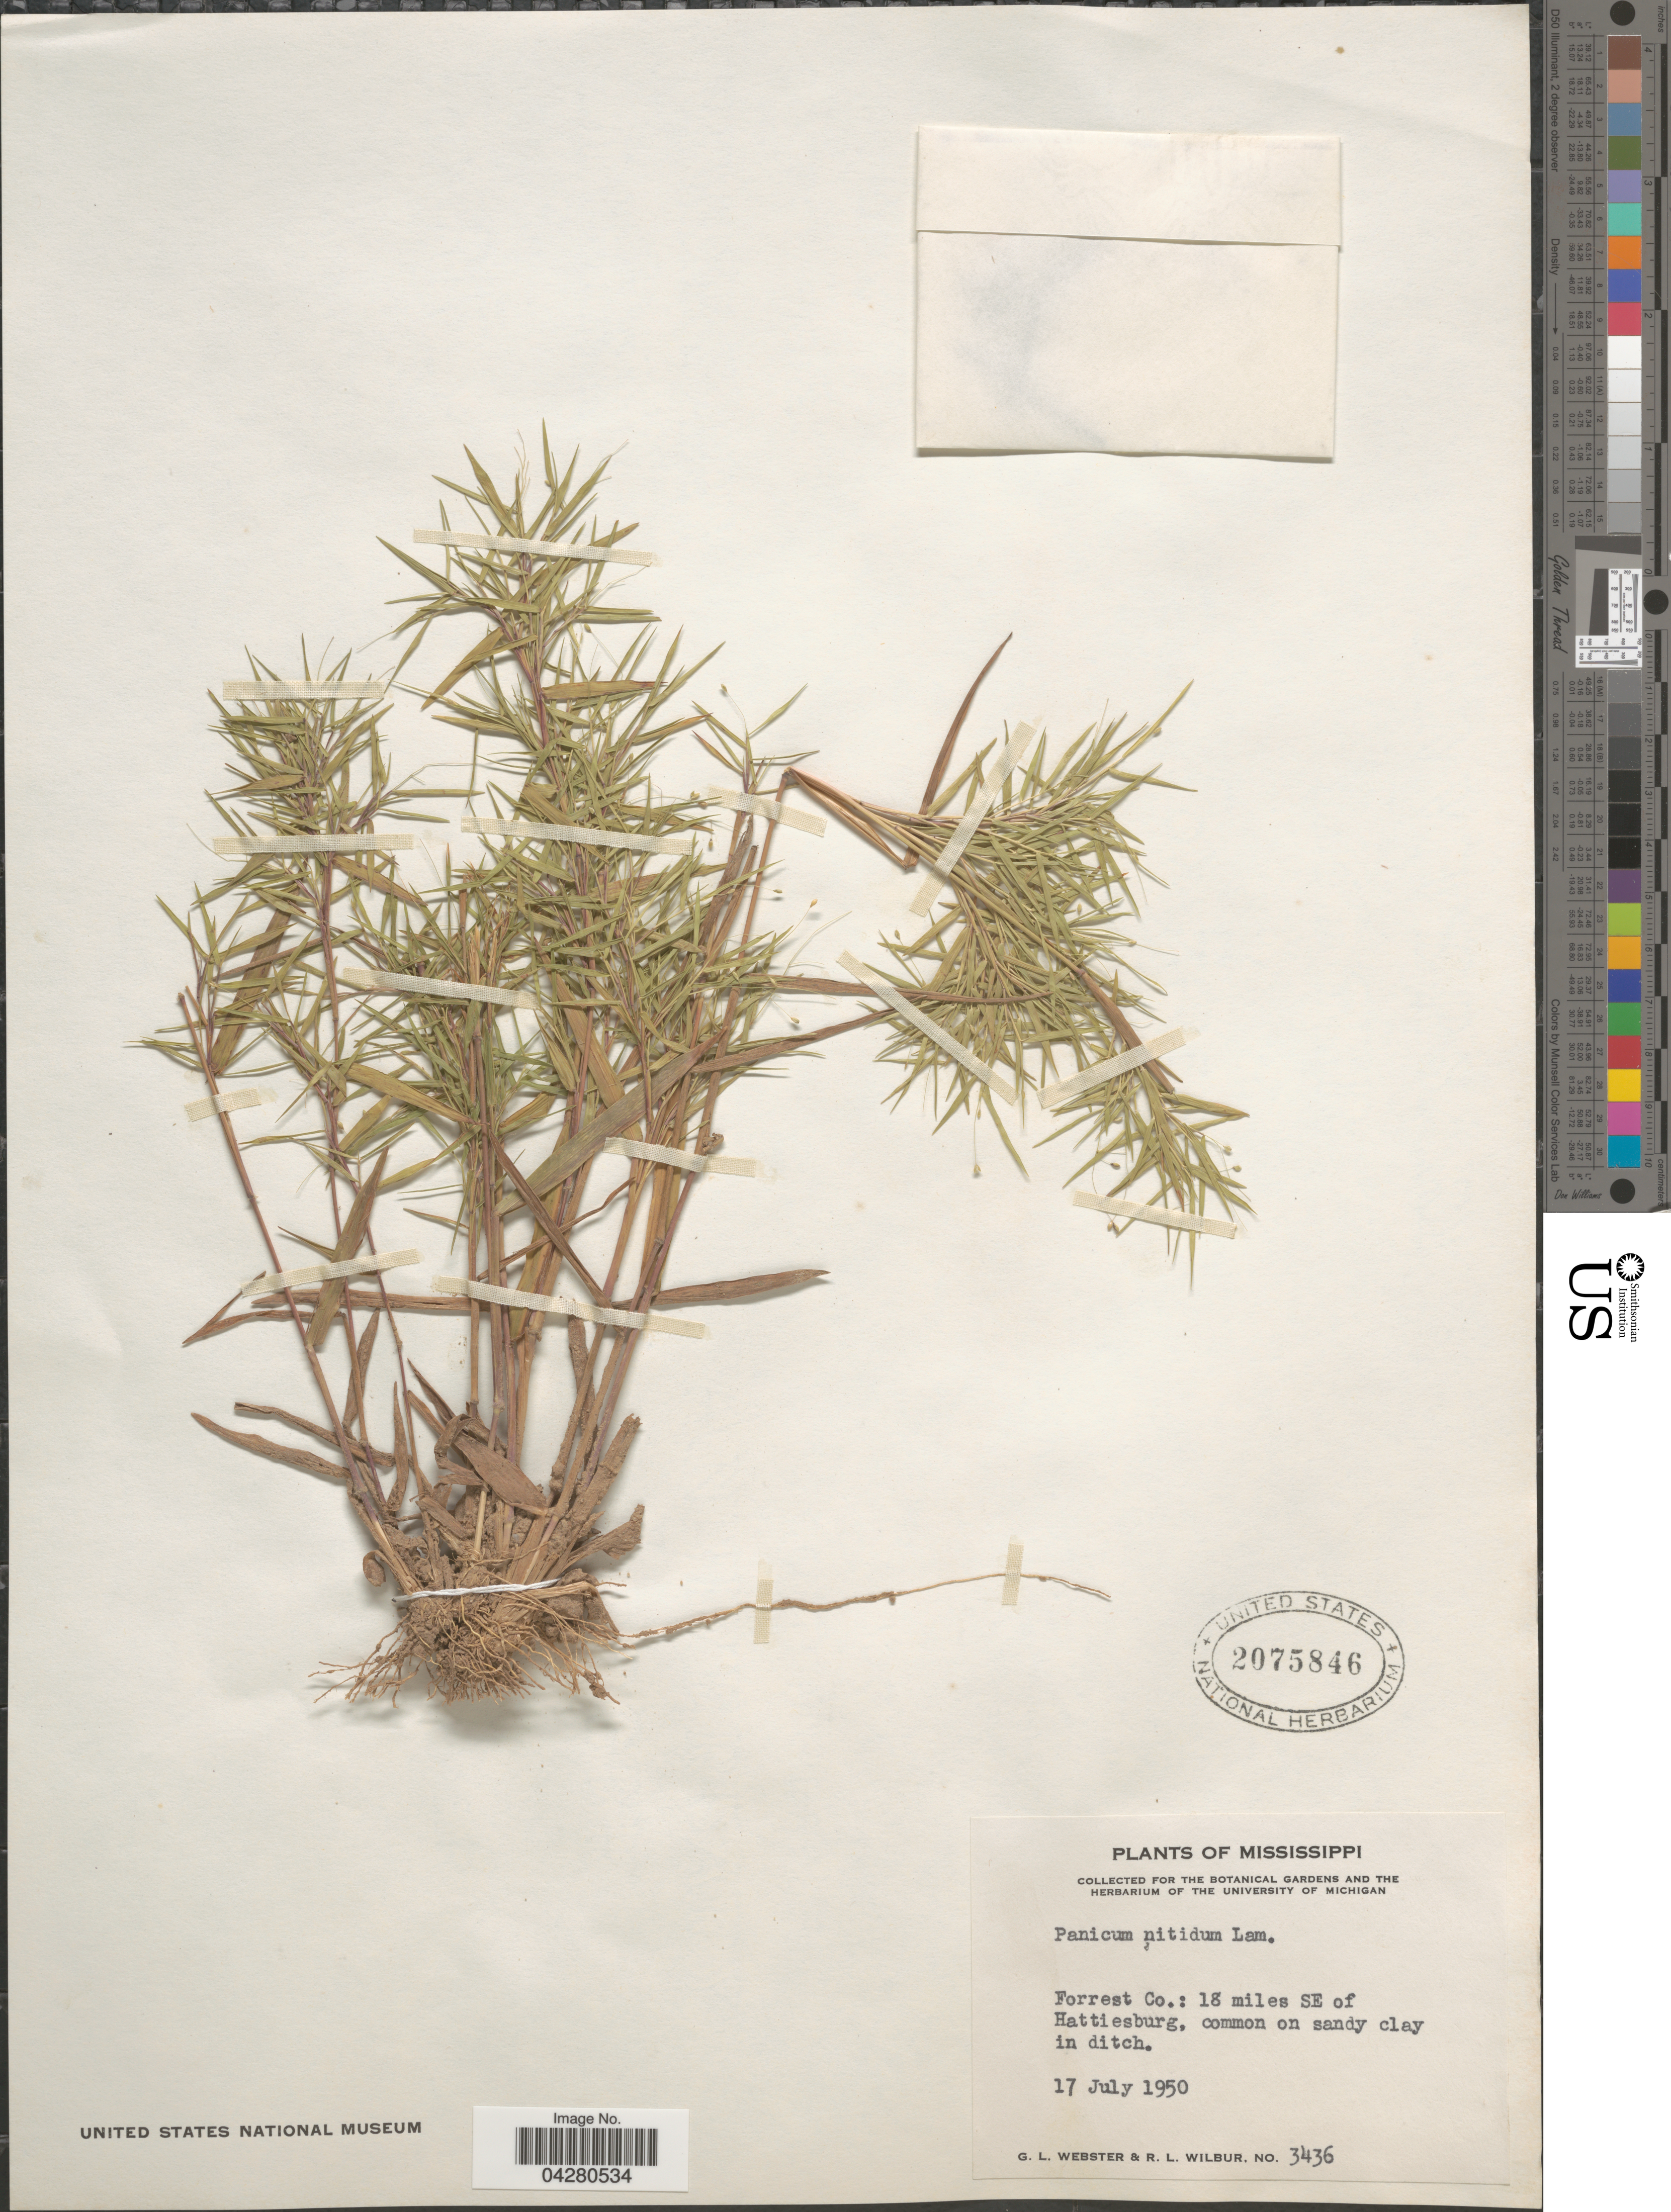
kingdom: Plantae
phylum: Tracheophyta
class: Liliopsida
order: Poales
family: Poaceae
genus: Dichanthelium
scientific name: Dichanthelium dichotomum var. dichotomum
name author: (L.) Gould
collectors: G. L. Webster & R. L. Wilbur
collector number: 3436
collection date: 1950-07-17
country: United States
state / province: Mississippi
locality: Forrest Co.: 18 miles SE of Hattiesburg, common on sandy clay in ditch.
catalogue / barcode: US 2075846